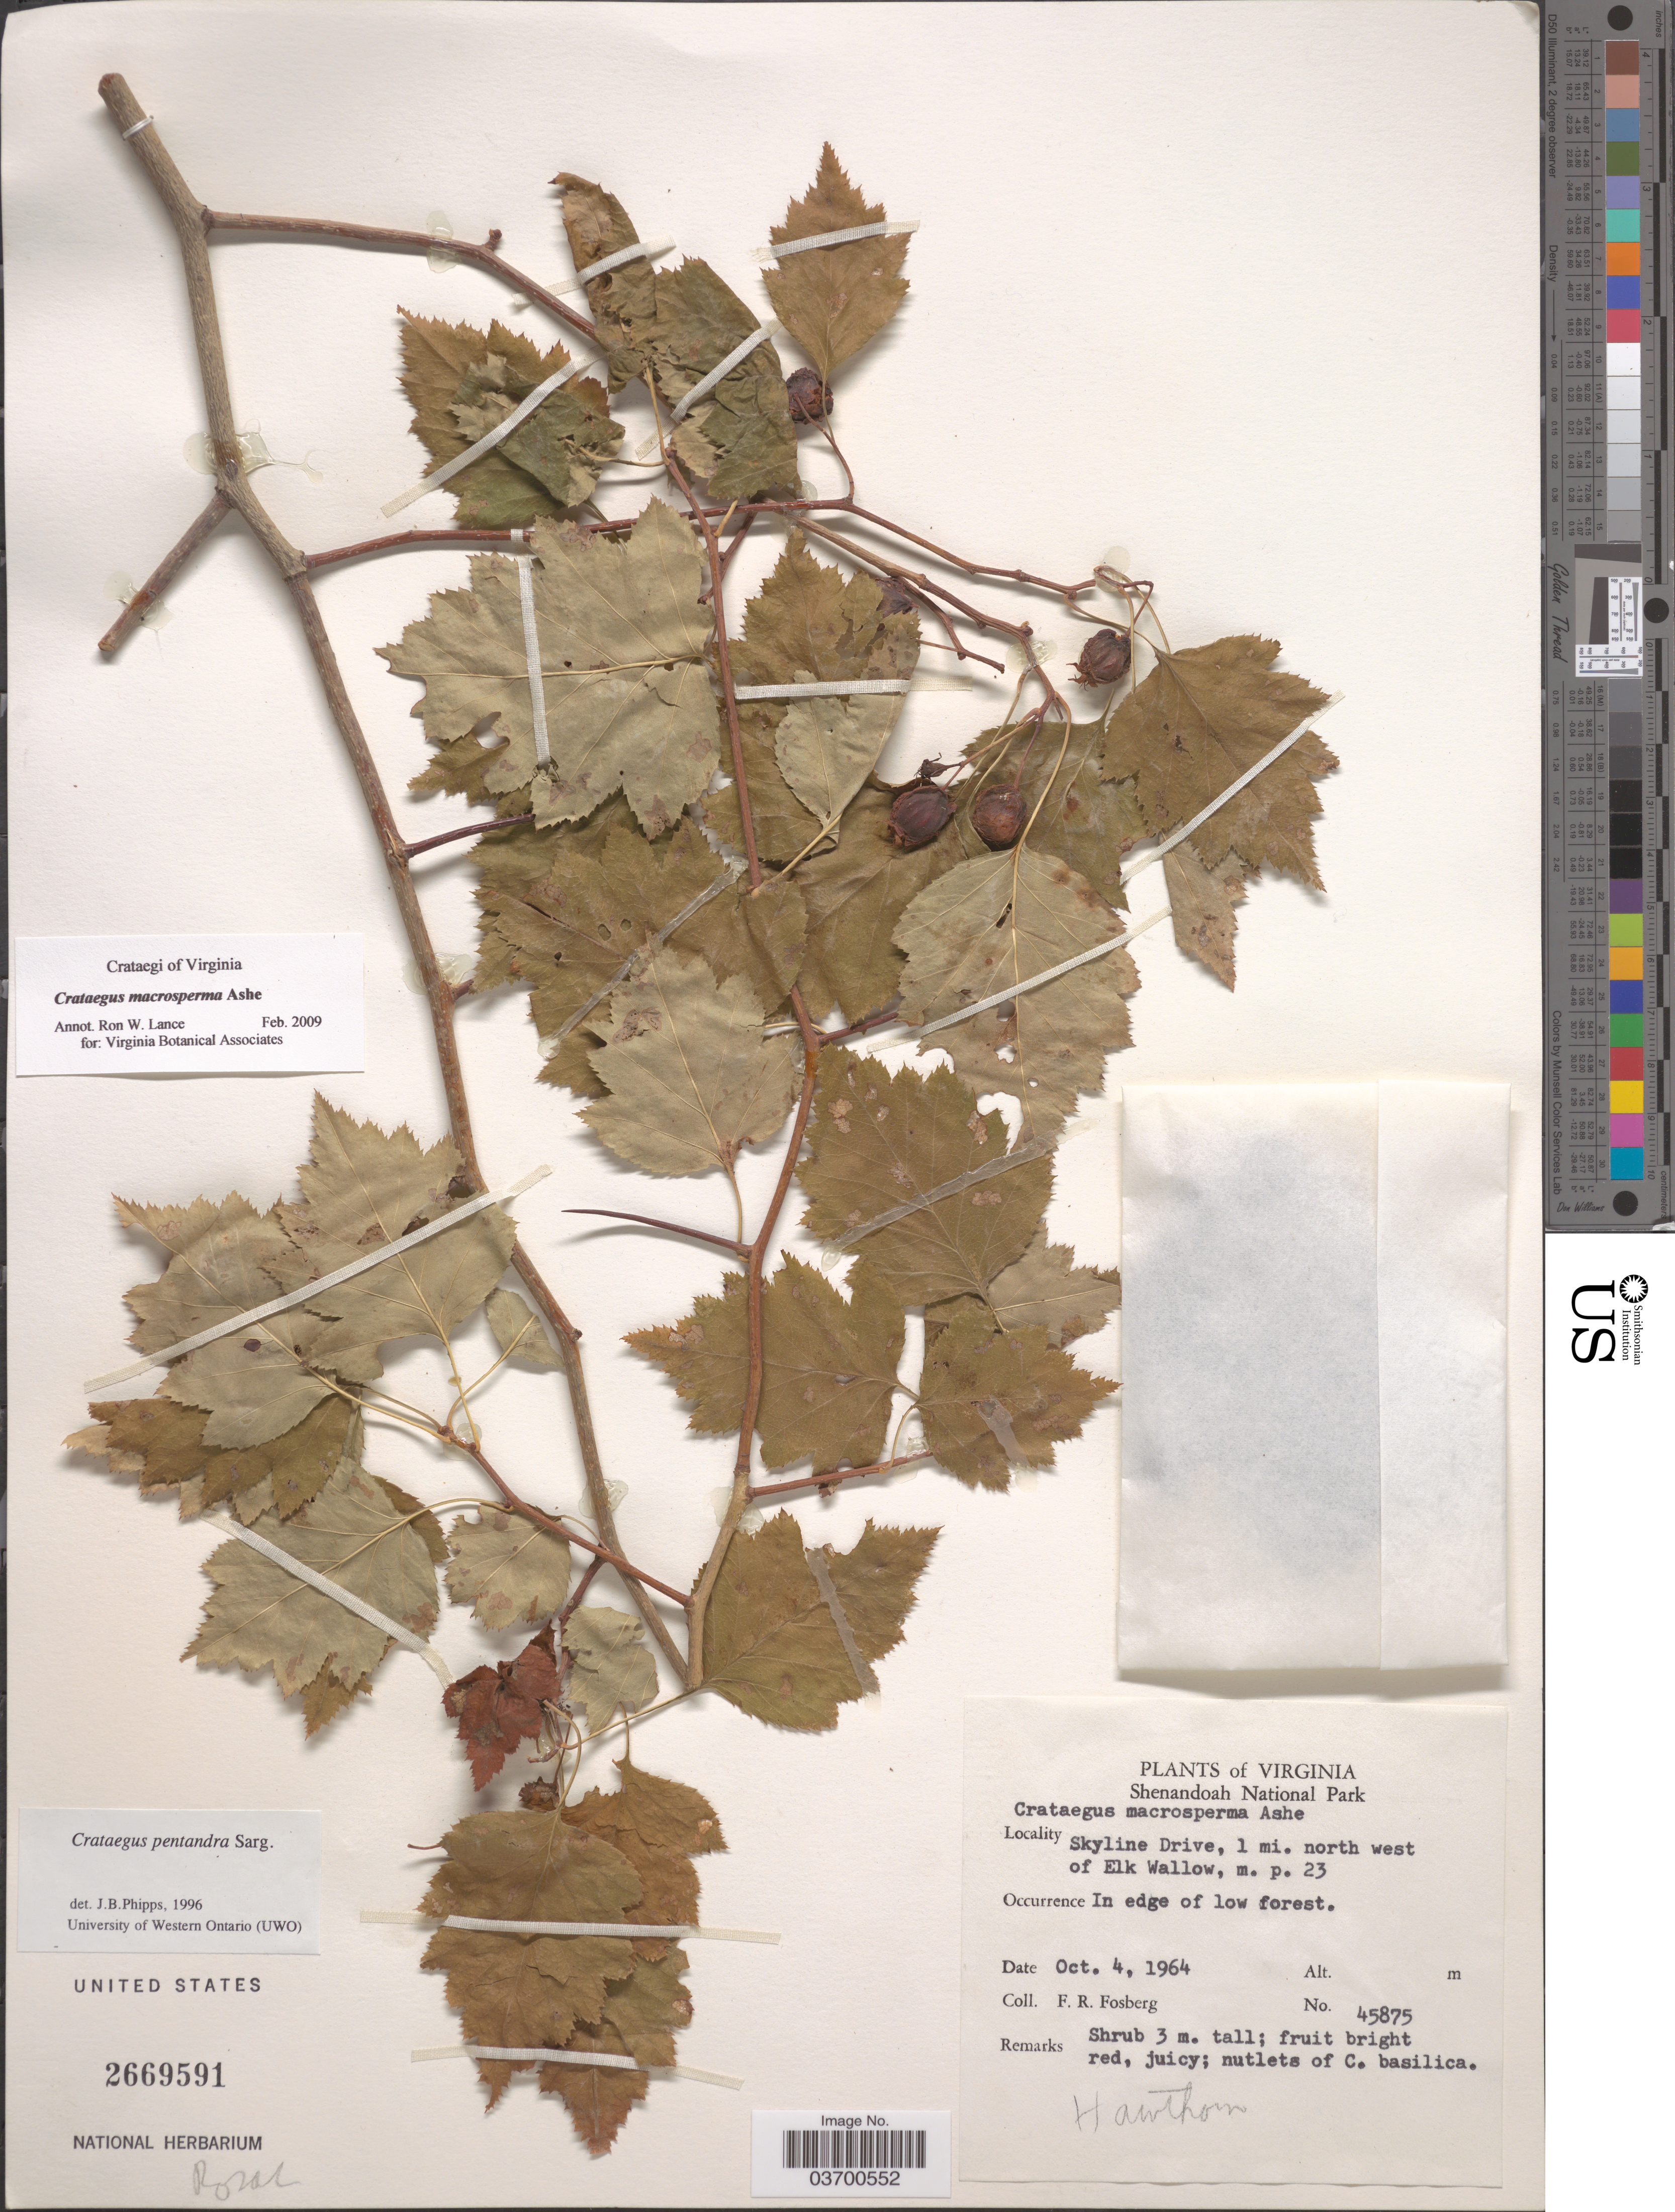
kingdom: Plantae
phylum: Tracheophyta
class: Magnoliopsida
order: Rosales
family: Rosaceae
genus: Crataegus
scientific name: Crataegus macrosperma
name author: Ashe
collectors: F. R. Fosberg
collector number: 45875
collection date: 1964-10-04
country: United States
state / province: Virginia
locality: Shenandoah National Park. Skyline Drive, 1 mi. north west of Elk Wallow, m. p. 23.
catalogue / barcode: US 2669591